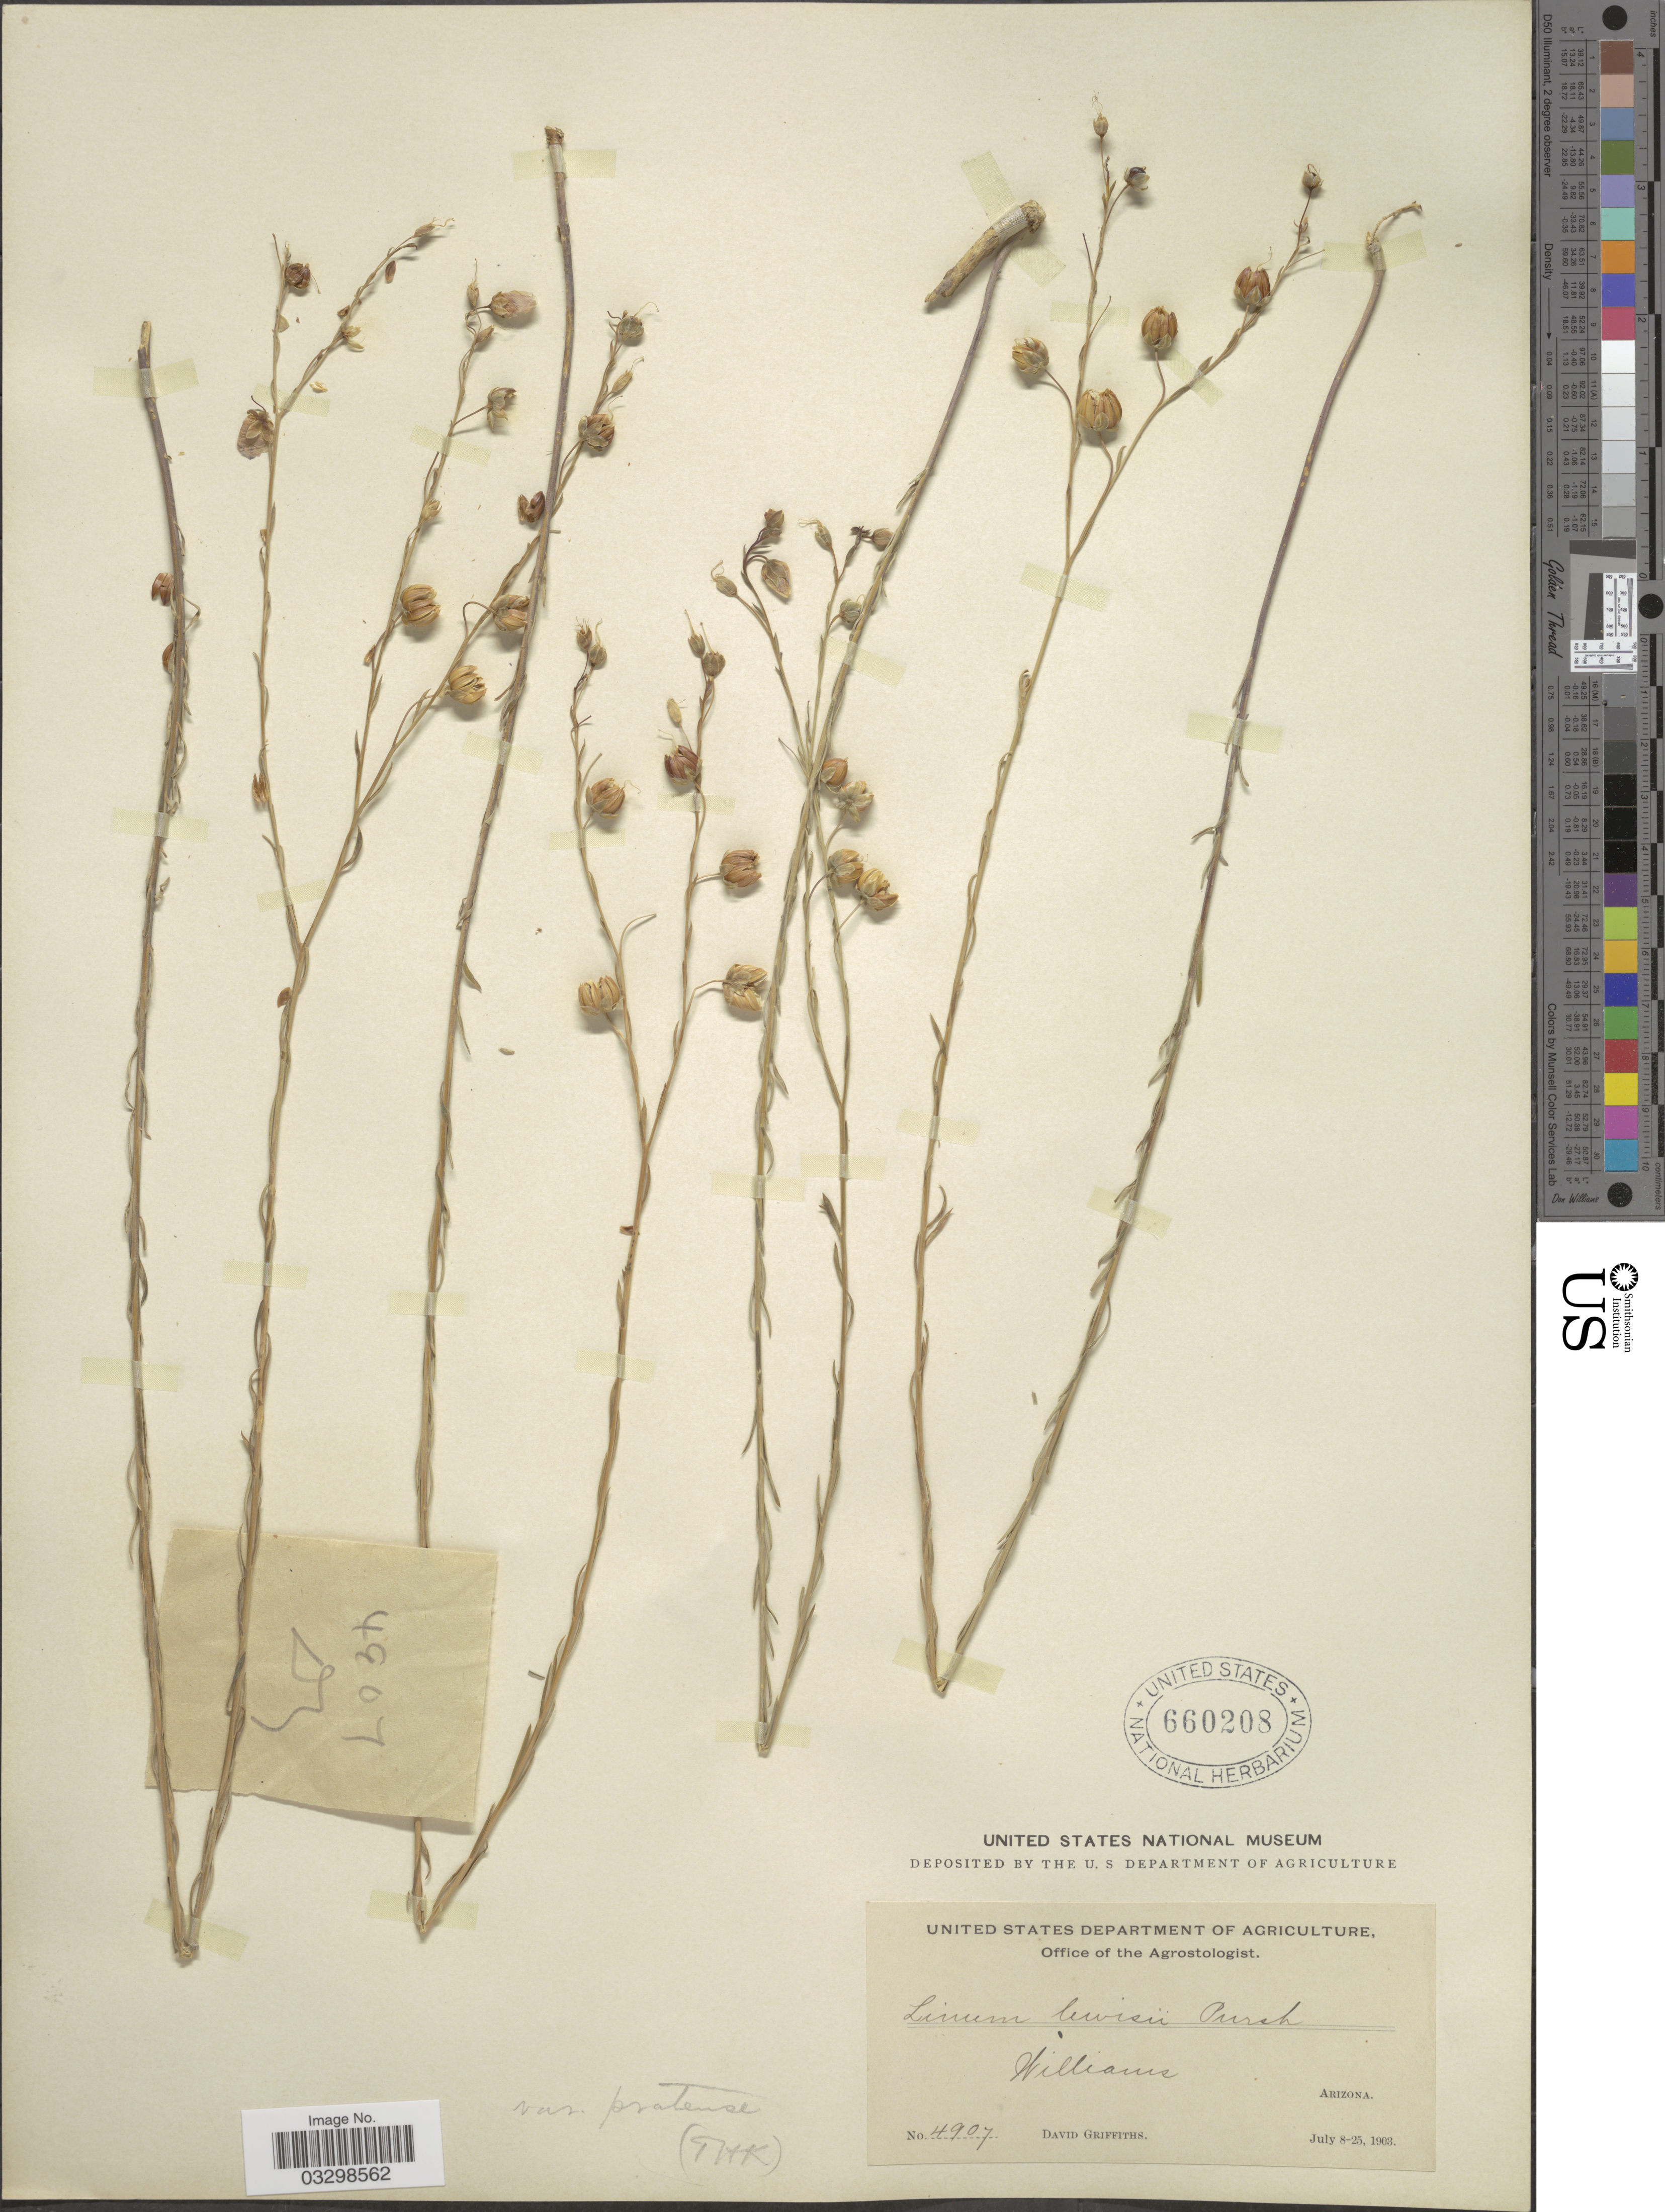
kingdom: Plantae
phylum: Tracheophyta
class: Magnoliopsida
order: Malpighiales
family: Linaceae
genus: Linum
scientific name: Linum lewisii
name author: Pursh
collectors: D. Griffiths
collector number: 907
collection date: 1903-07-08/1903-07-25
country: United States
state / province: Arizona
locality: Williams.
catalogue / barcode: US 660208